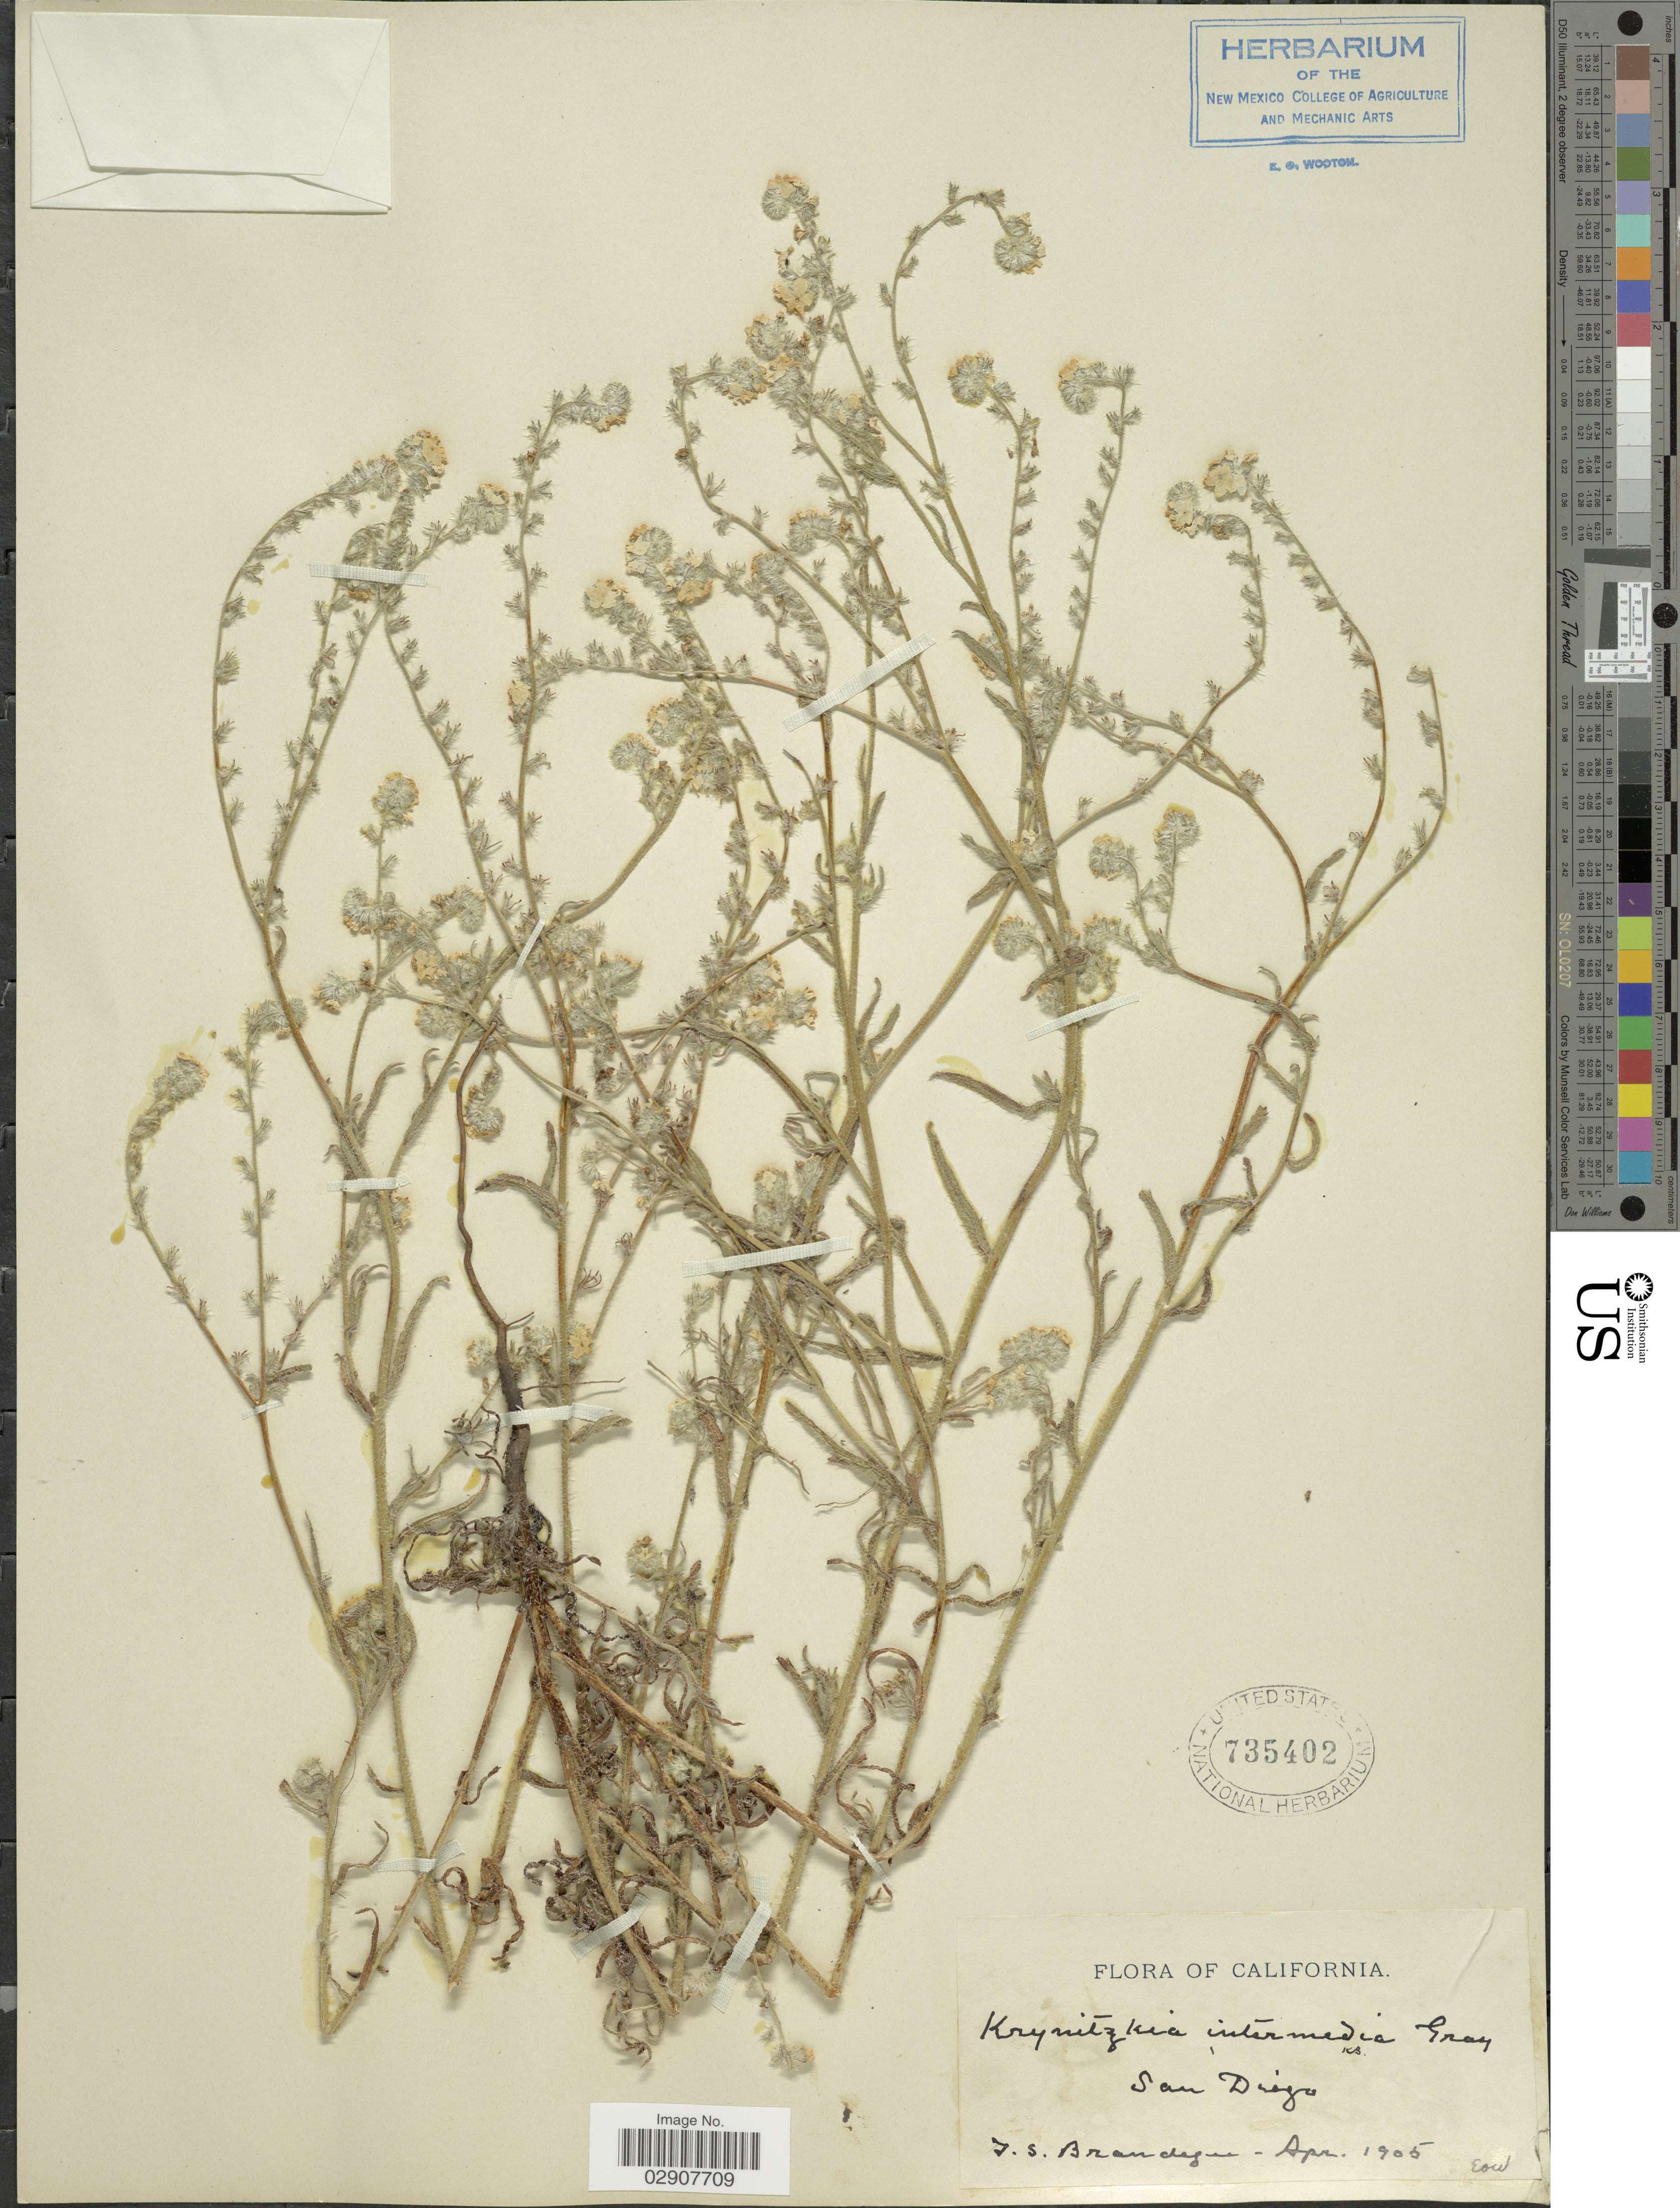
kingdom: Plantae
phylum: Tracheophyta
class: Magnoliopsida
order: Boraginales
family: Boraginaceae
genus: Cryptantha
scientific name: Cryptantha intermedia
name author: (A. Gray) Greene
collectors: T. S. Brandegee (herbarium)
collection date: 1905-04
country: United States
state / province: California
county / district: San Diego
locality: San Diego.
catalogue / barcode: US 735402